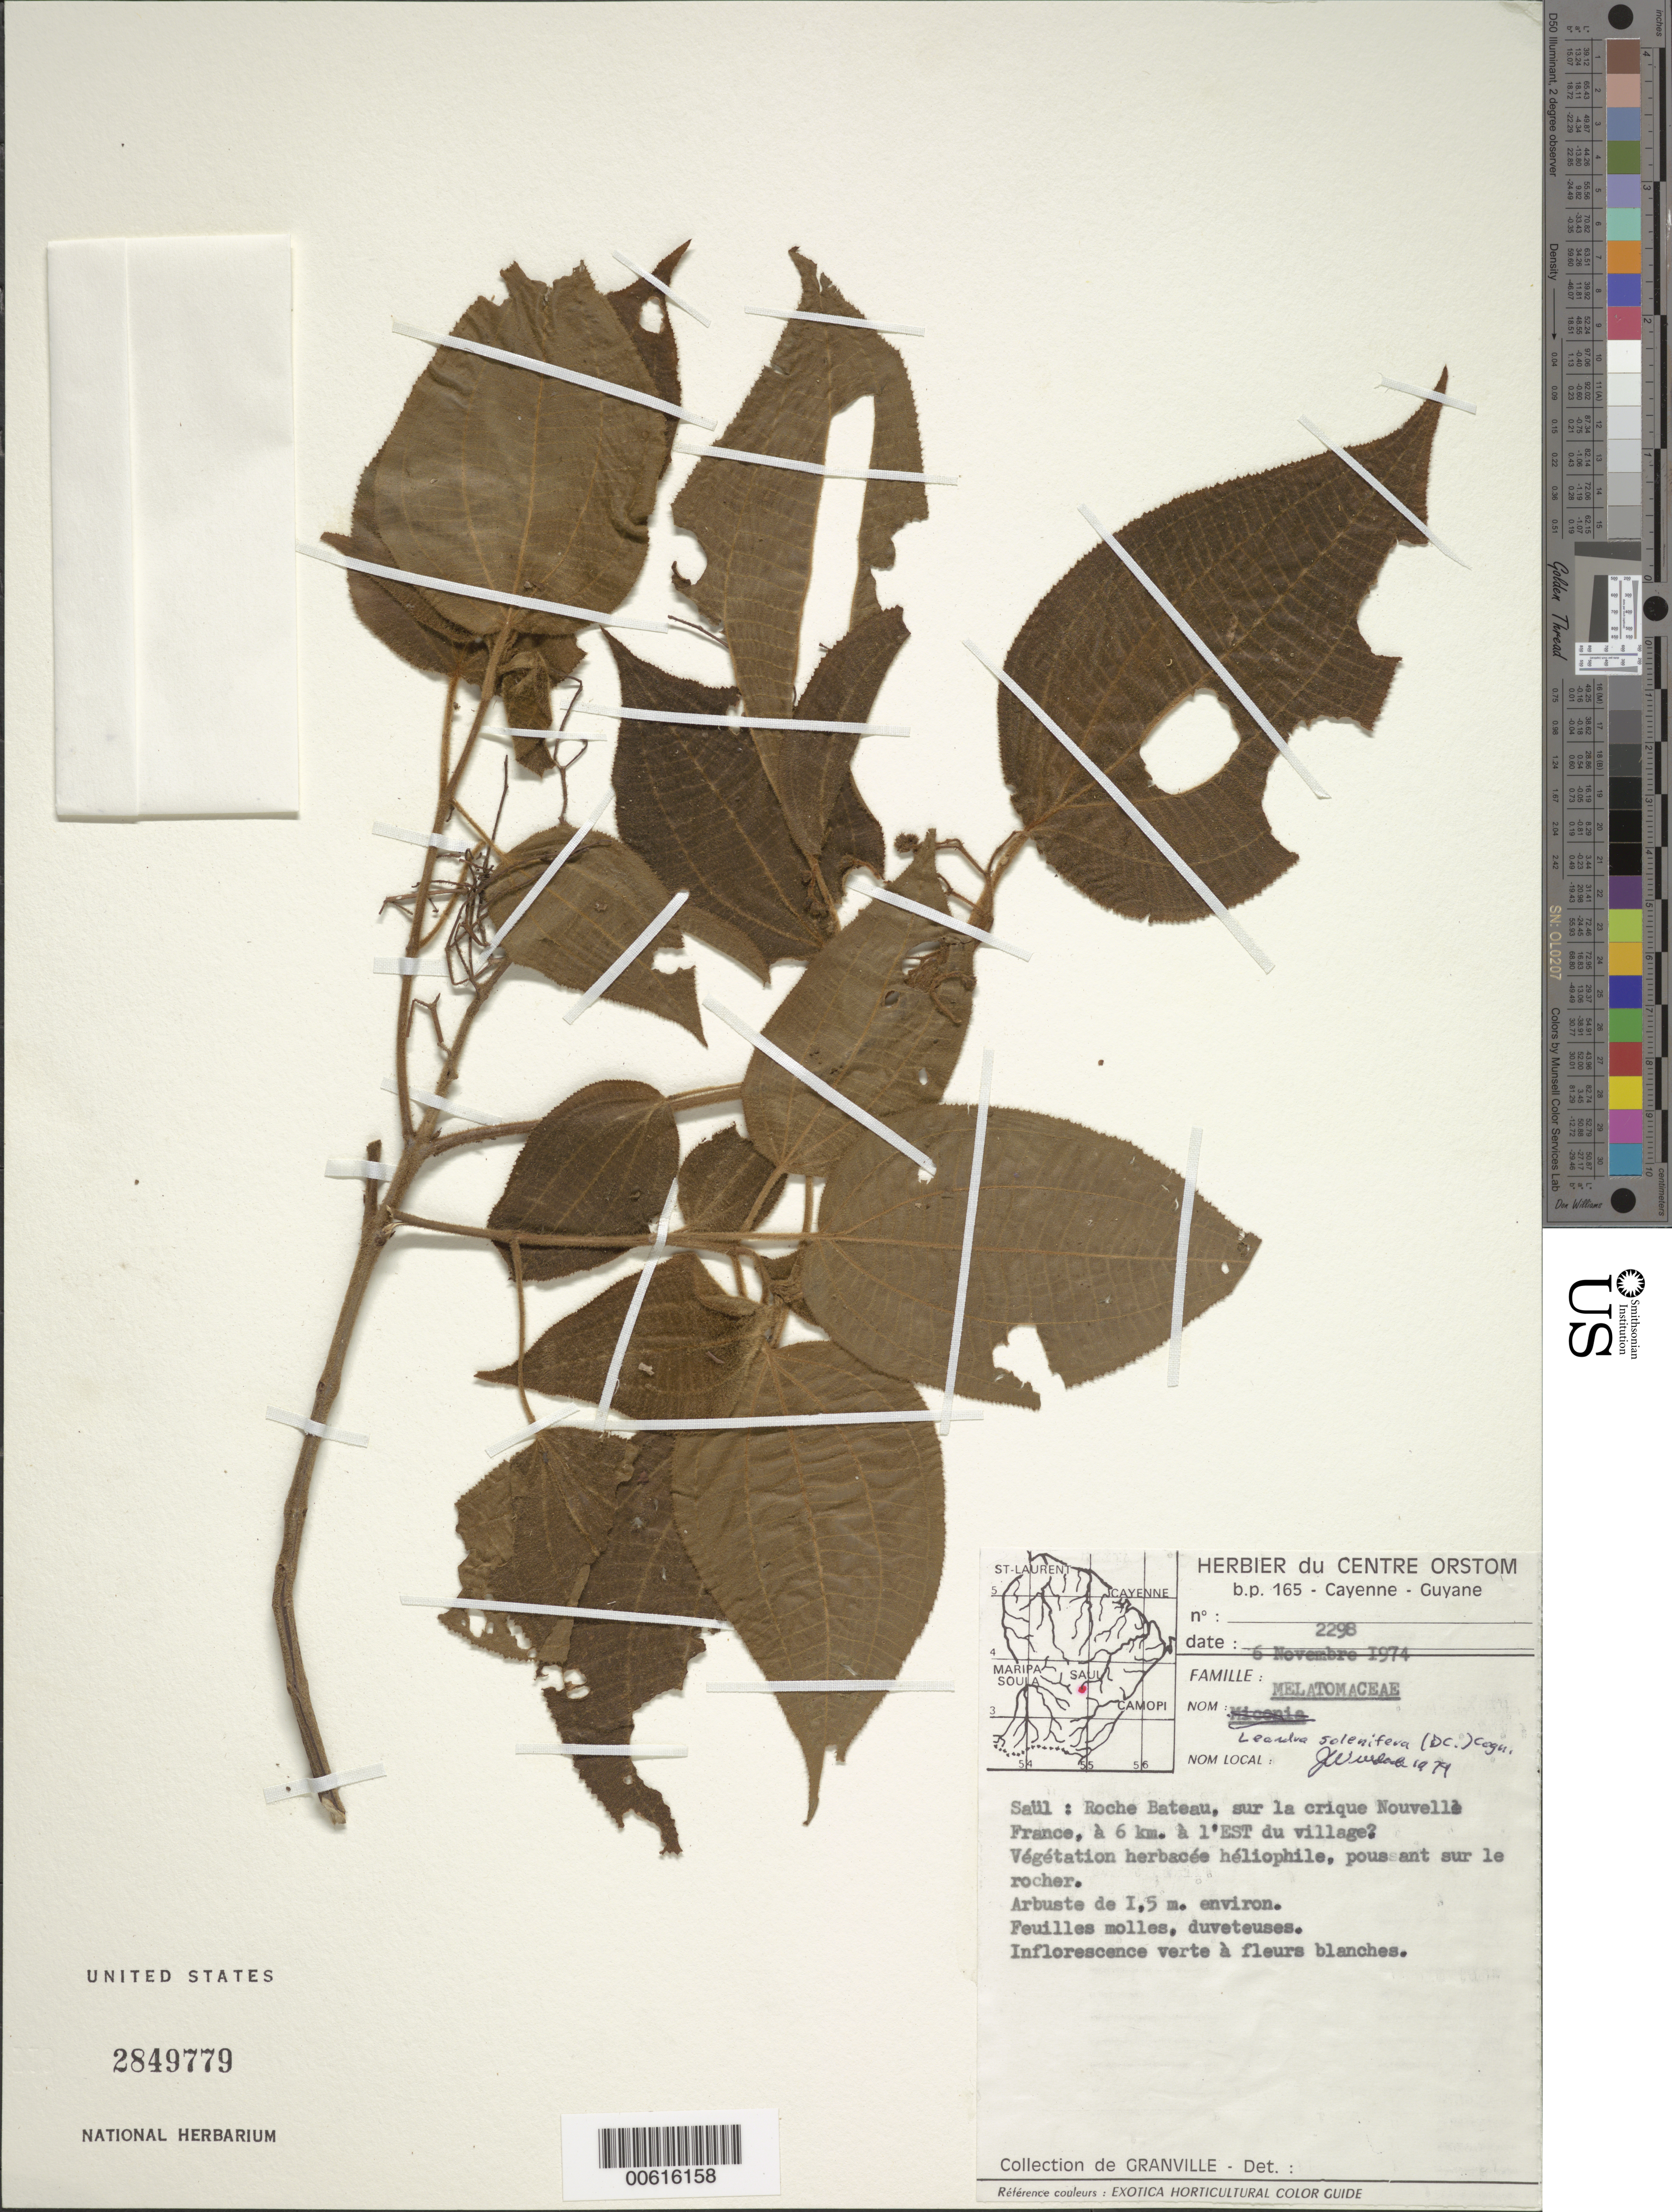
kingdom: Plantae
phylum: Tracheophyta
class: Magnoliopsida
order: Myrtales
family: Melastomataceae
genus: Leandra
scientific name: Leandra solenifera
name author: Cogn.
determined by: Wurdack, John J., (US), US (UNITED STATES)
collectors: J.-J. de Granville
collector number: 2298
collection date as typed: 6-Nov-74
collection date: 1974-11-06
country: French Guiana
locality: Saül, ORSTOM, Roche Bateau, crique Nouvelle France, a 6km a l'est du village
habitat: Vegetation herbacee heliophile, poussant sur le rocher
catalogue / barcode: US 2849779